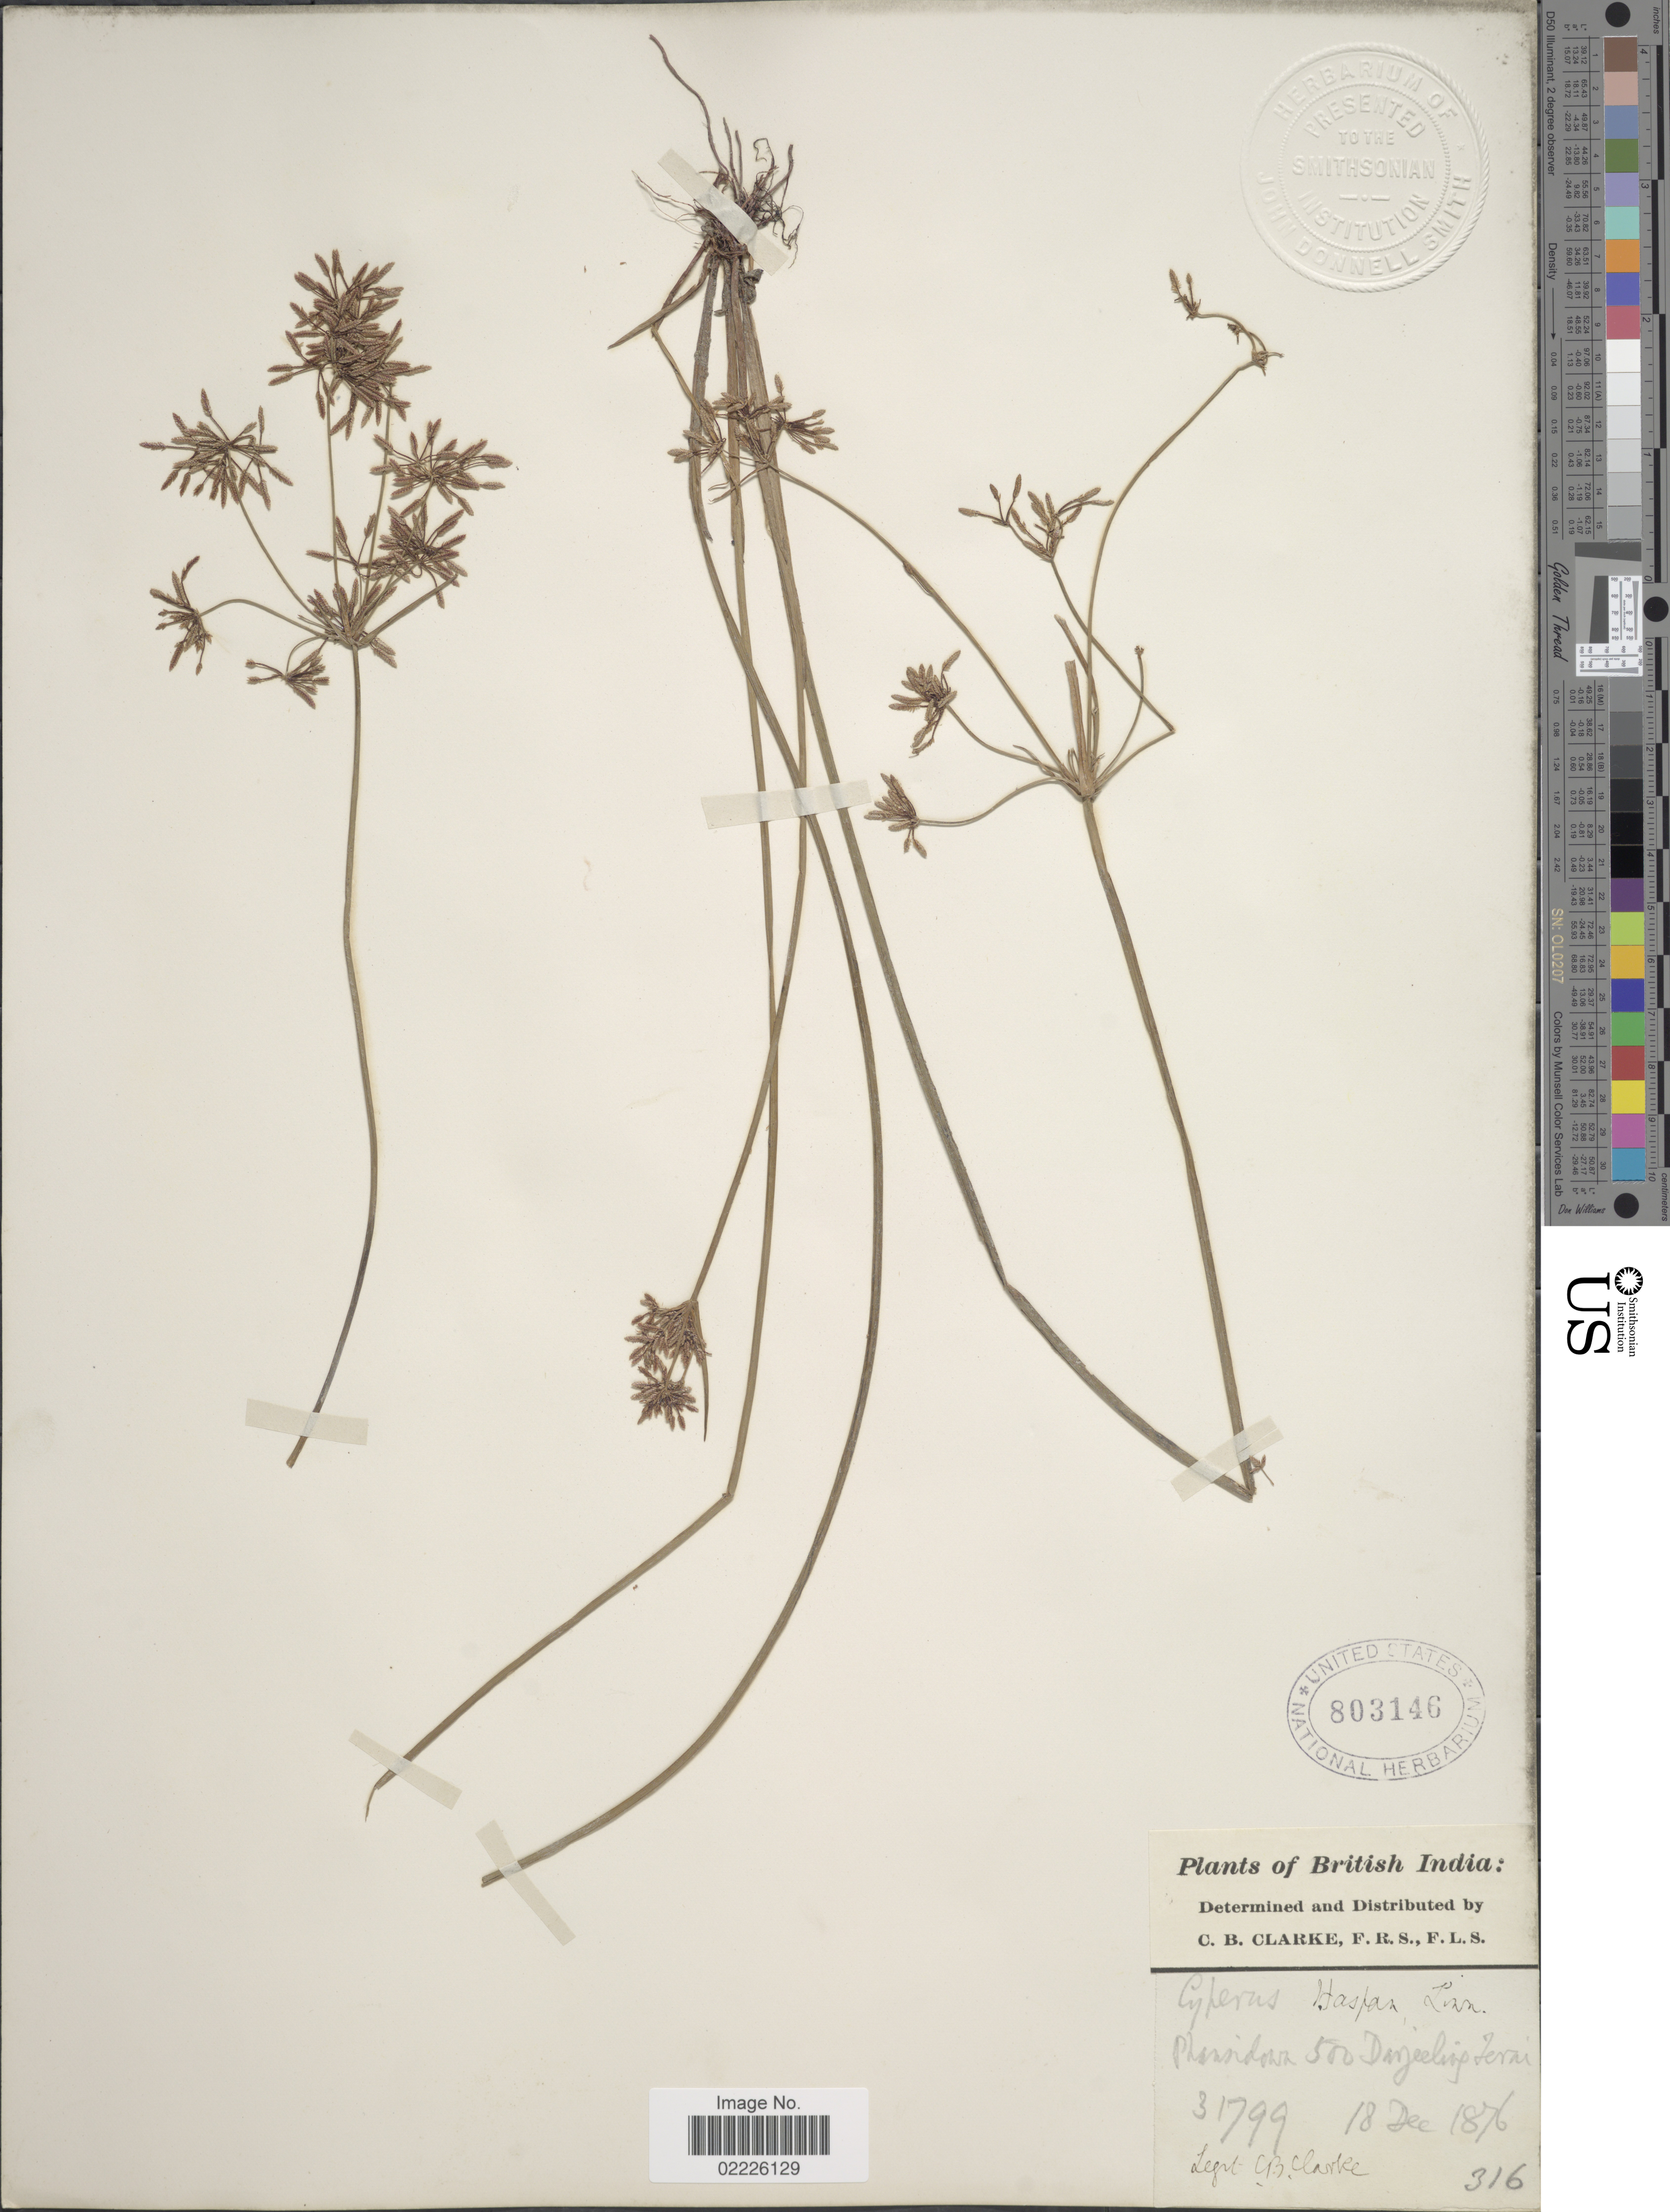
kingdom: Plantae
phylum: Tracheophyta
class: Liliopsida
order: Poales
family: Cyperaceae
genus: Cyperus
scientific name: Cyperus haspan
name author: L.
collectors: C. B. Clarke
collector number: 31799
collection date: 1876-12-18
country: India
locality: British India, Phansidowa, Darjeerling Terai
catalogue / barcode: US 803146